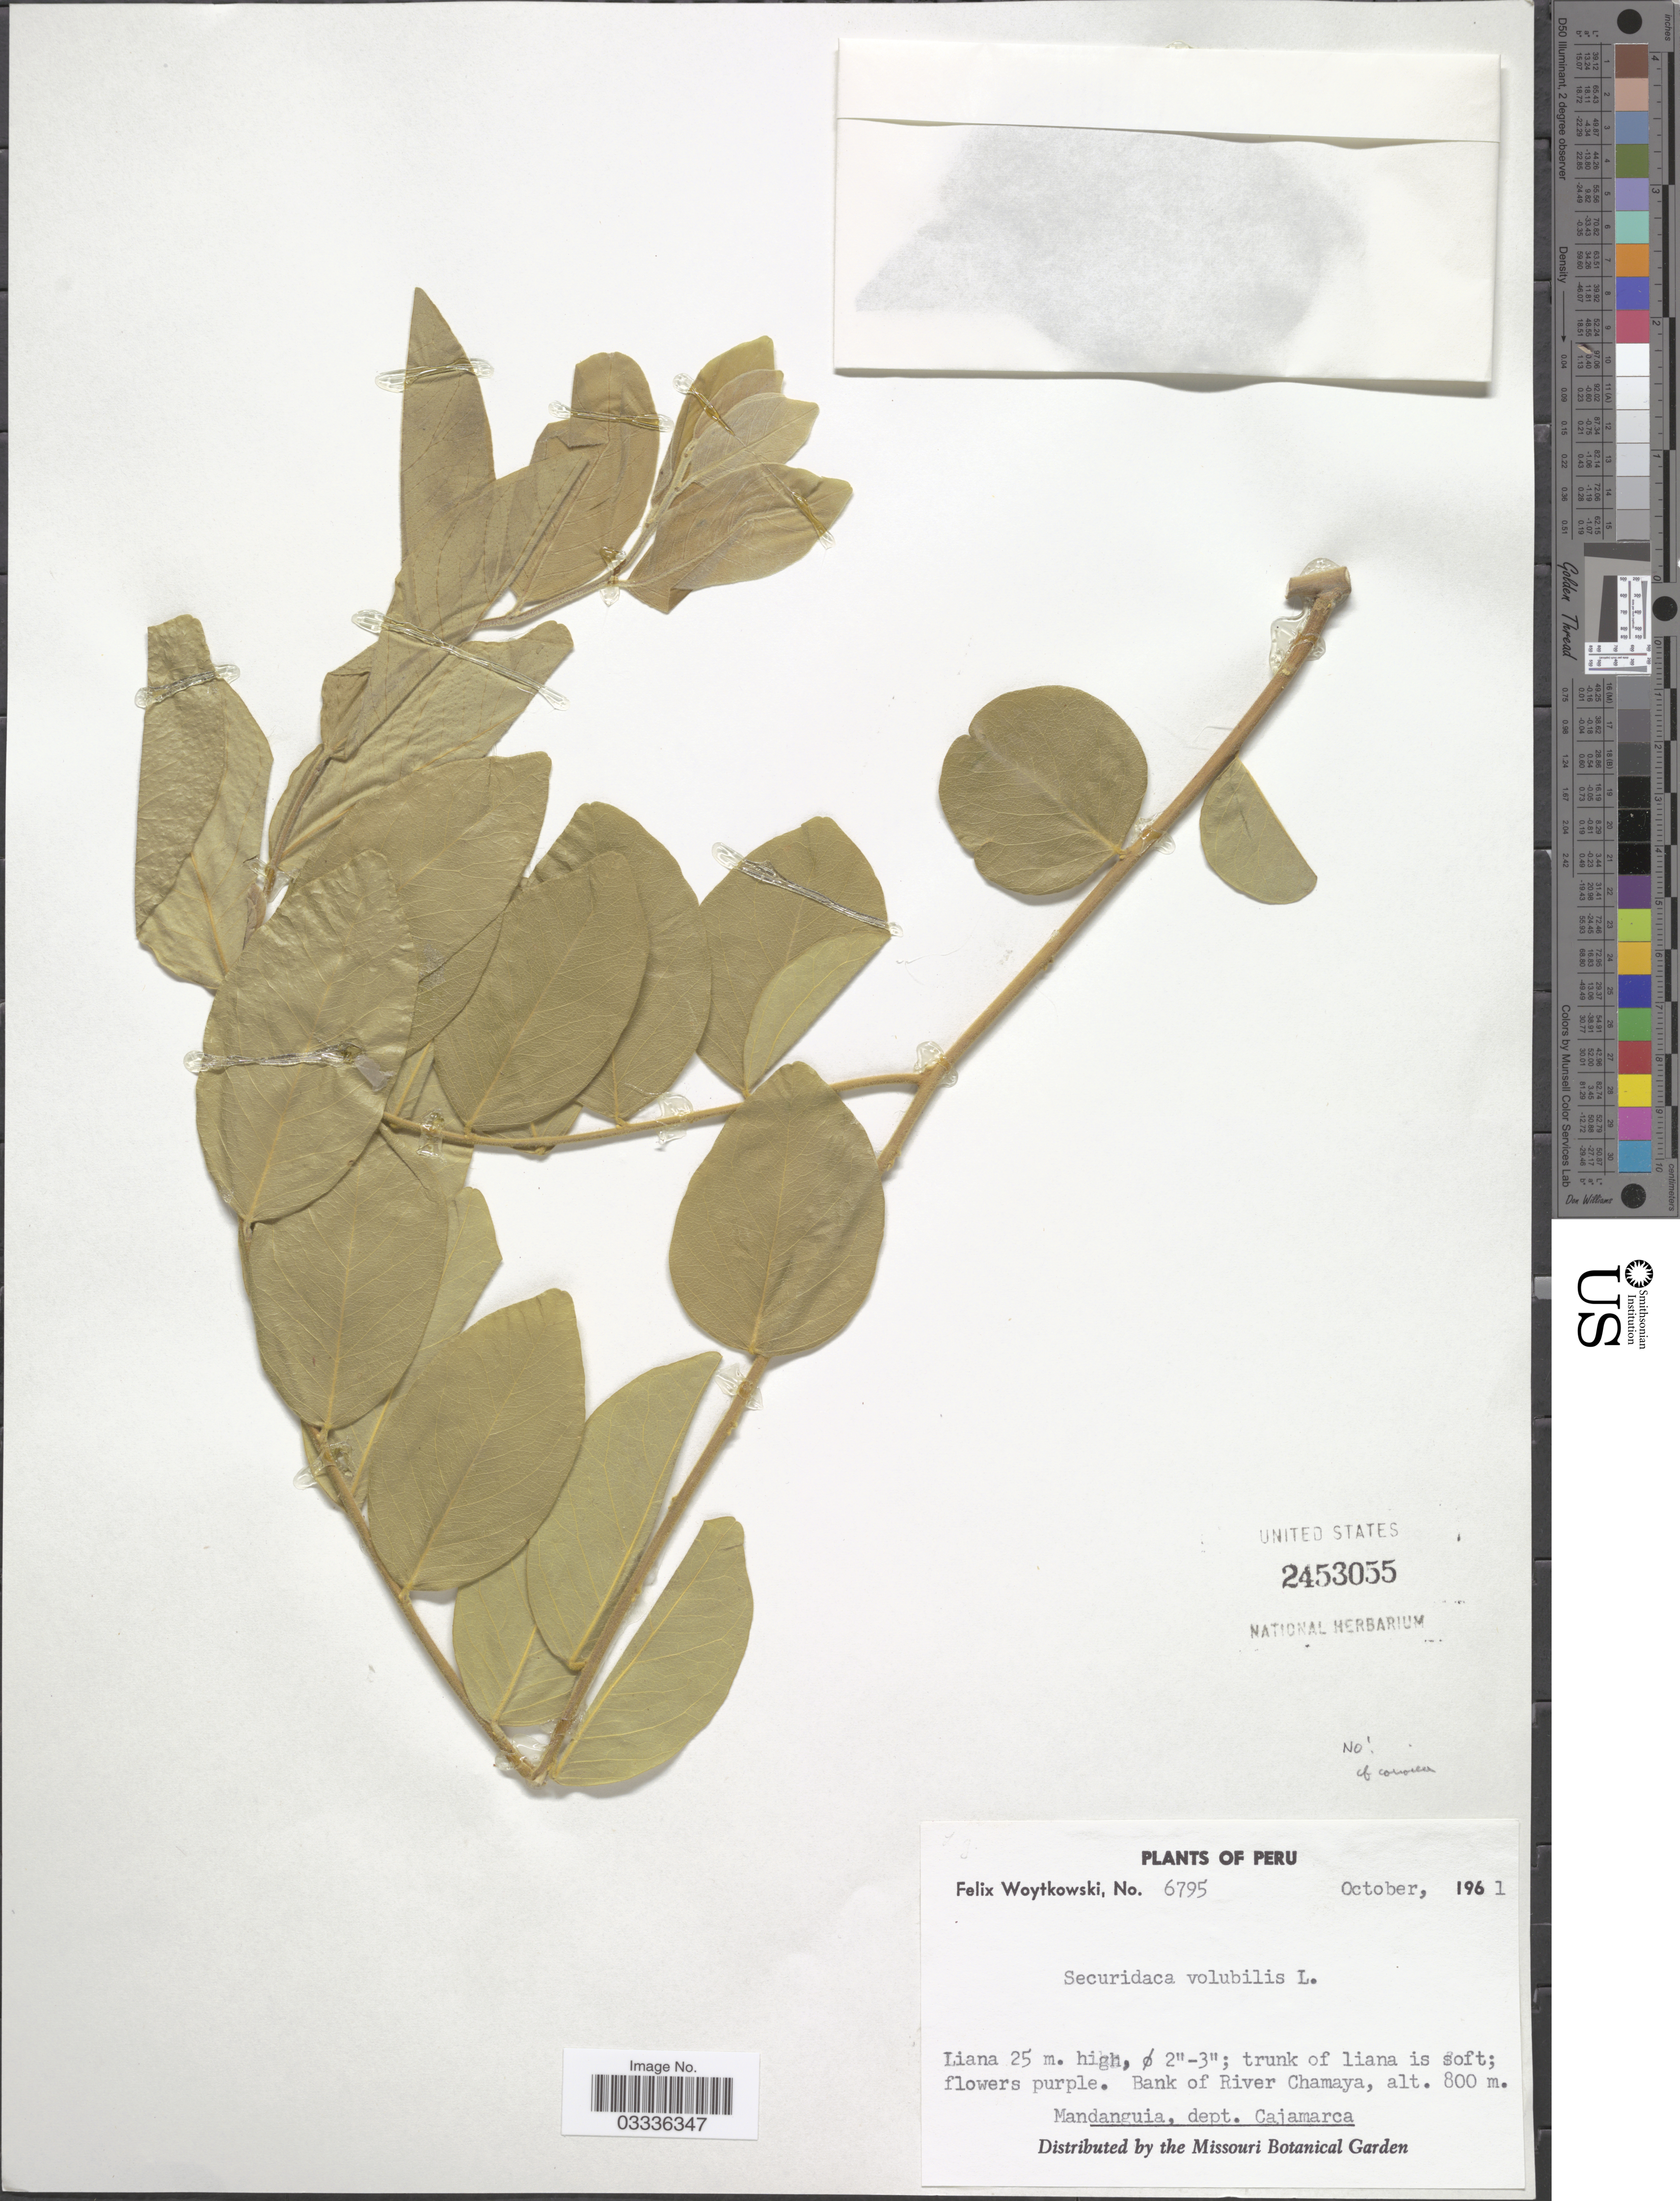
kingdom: Plantae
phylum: Tracheophyta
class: Magnoliopsida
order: Fabales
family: Polygalaceae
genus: Securidaca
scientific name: Securidaca coriacea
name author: Bonpl. ex Steud.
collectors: F. Woytkowski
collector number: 6795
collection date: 1961-10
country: Peru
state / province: Cajamarca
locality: Bank of River Chamaya. Mandanguia, dept. Cajamarca.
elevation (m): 800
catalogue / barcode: US 2453055